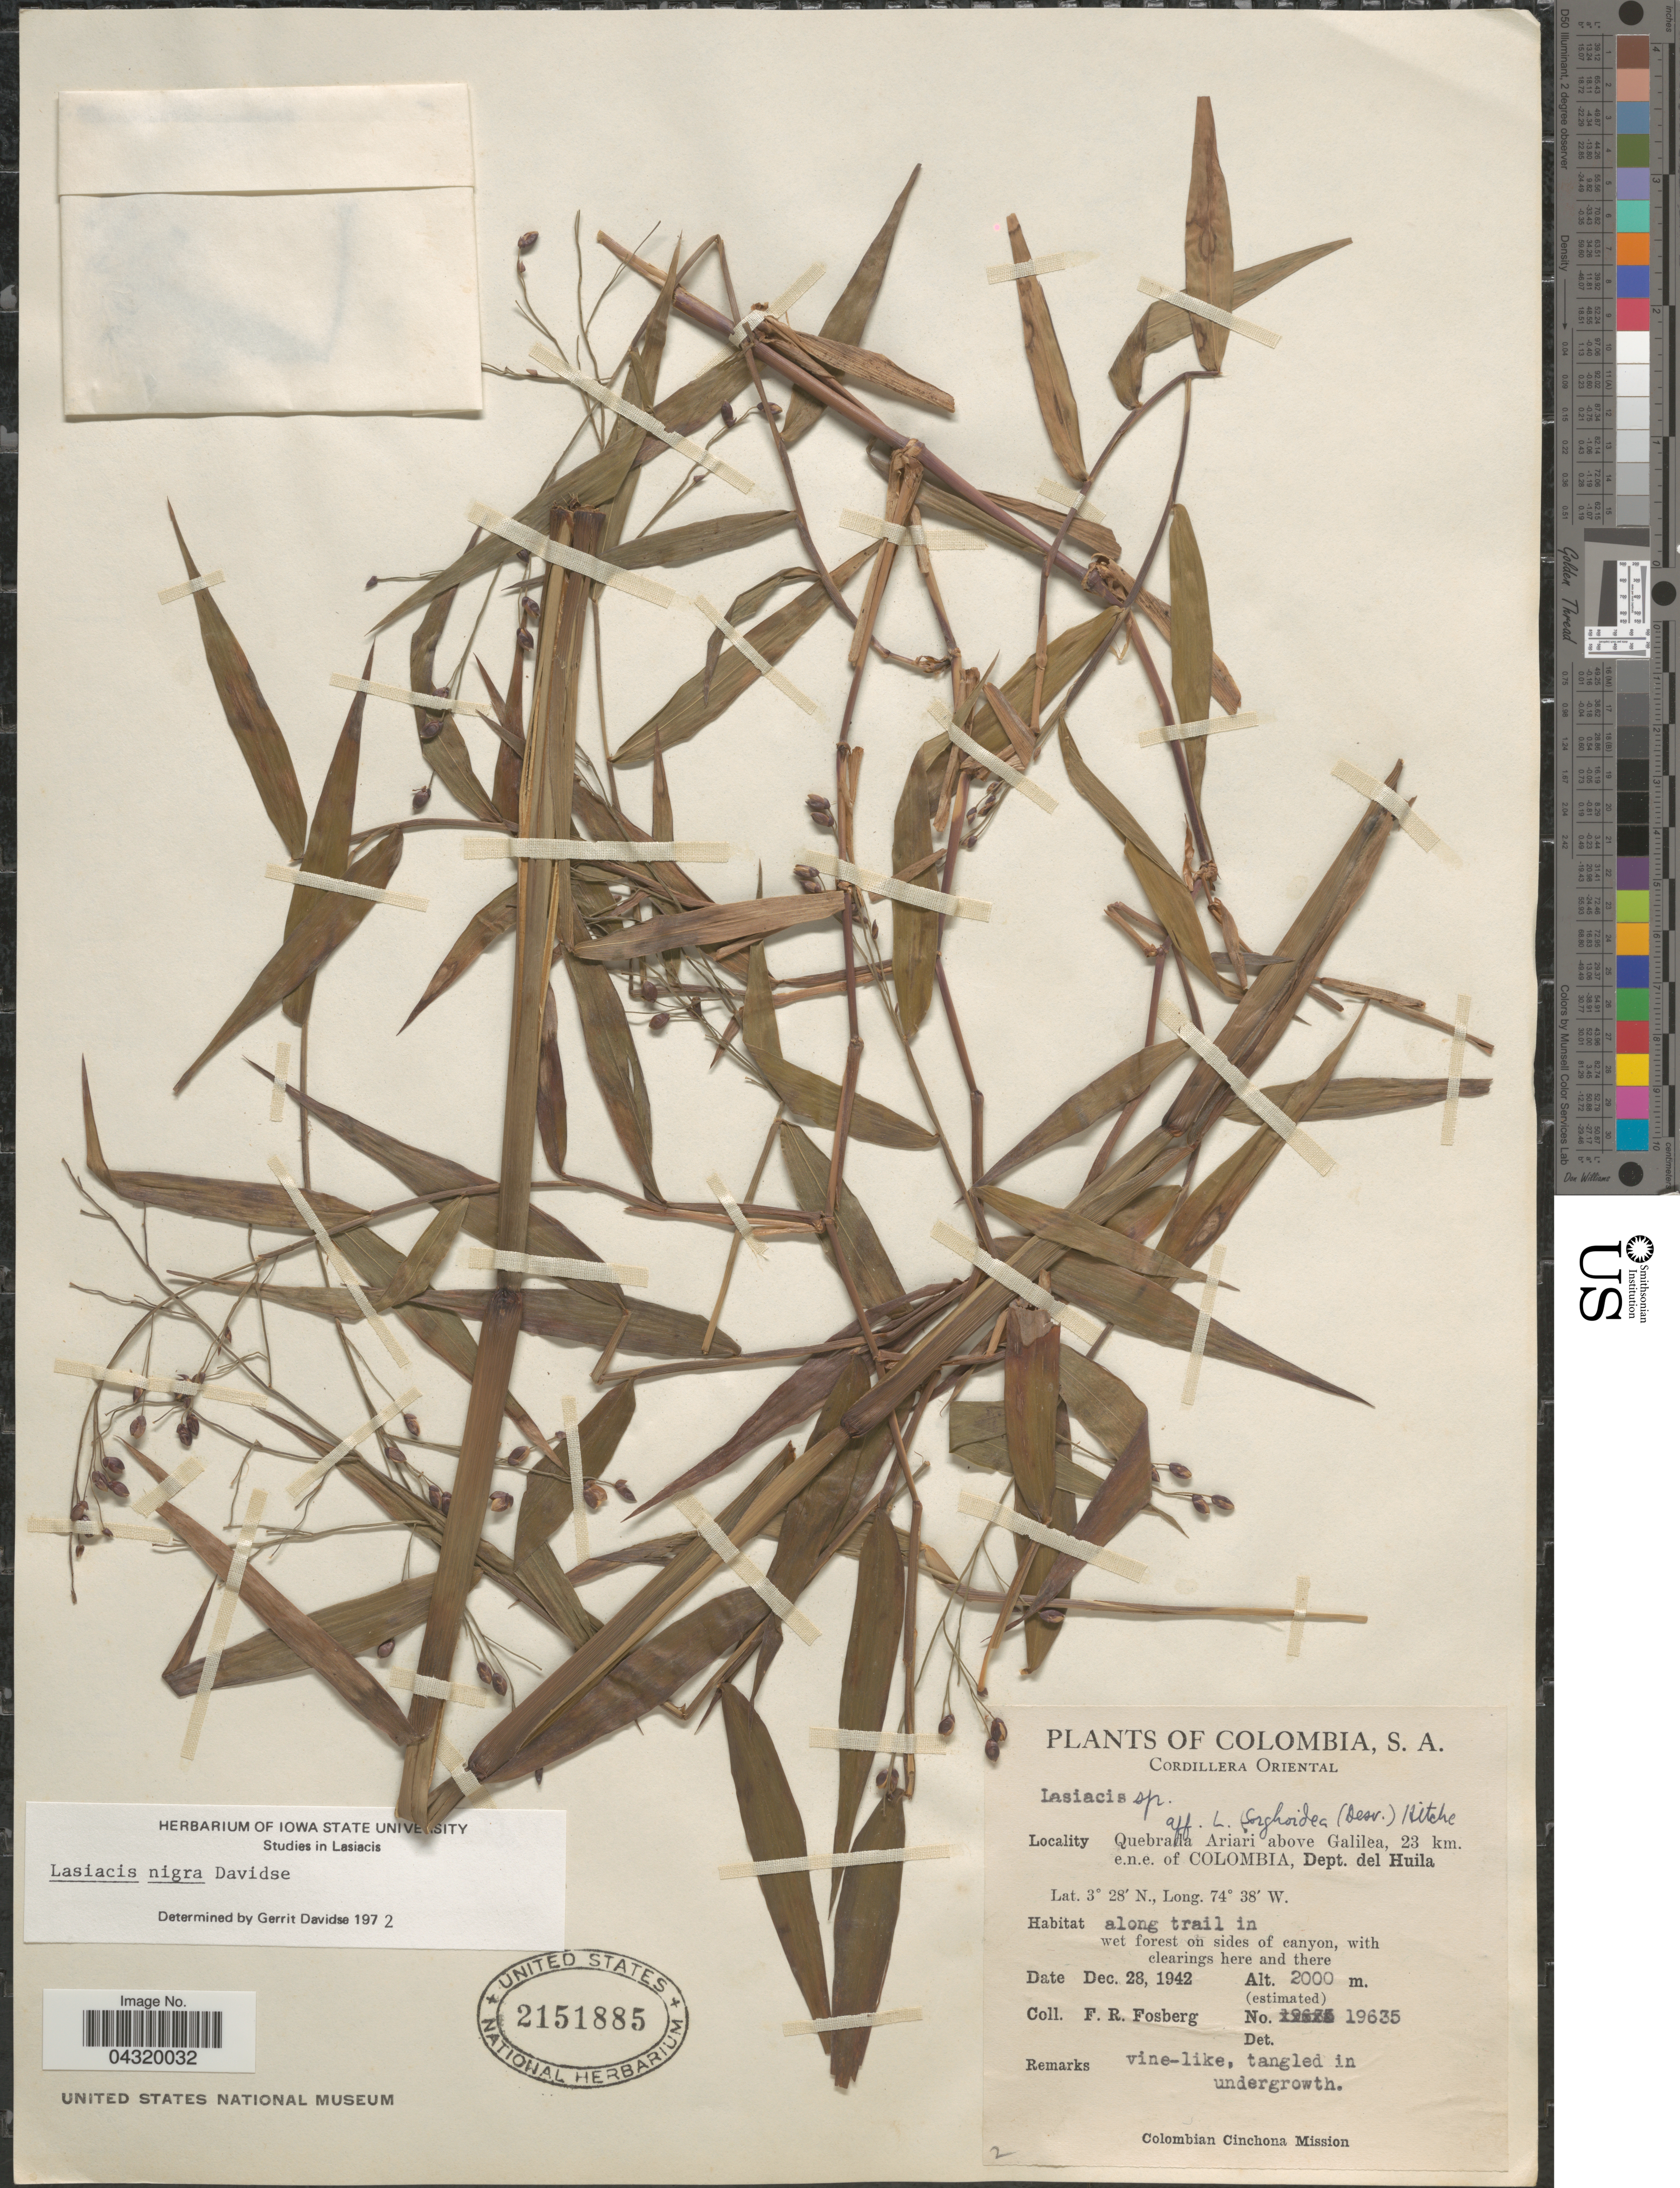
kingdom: Plantae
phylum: Tracheophyta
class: Liliopsida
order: Poales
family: Poaceae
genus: Lasiacis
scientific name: Lasiacis nigra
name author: Davidse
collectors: F. R. Fosberg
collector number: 19635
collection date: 1942-12-28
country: Colombia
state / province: Huila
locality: Cordillera Oriental. Quebrada Ariari above Galilea, 23 km. e.n.e. of Colombia, Dept. del Huila. Colombian Cinchona Mission.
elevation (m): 2000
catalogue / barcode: US 2151885